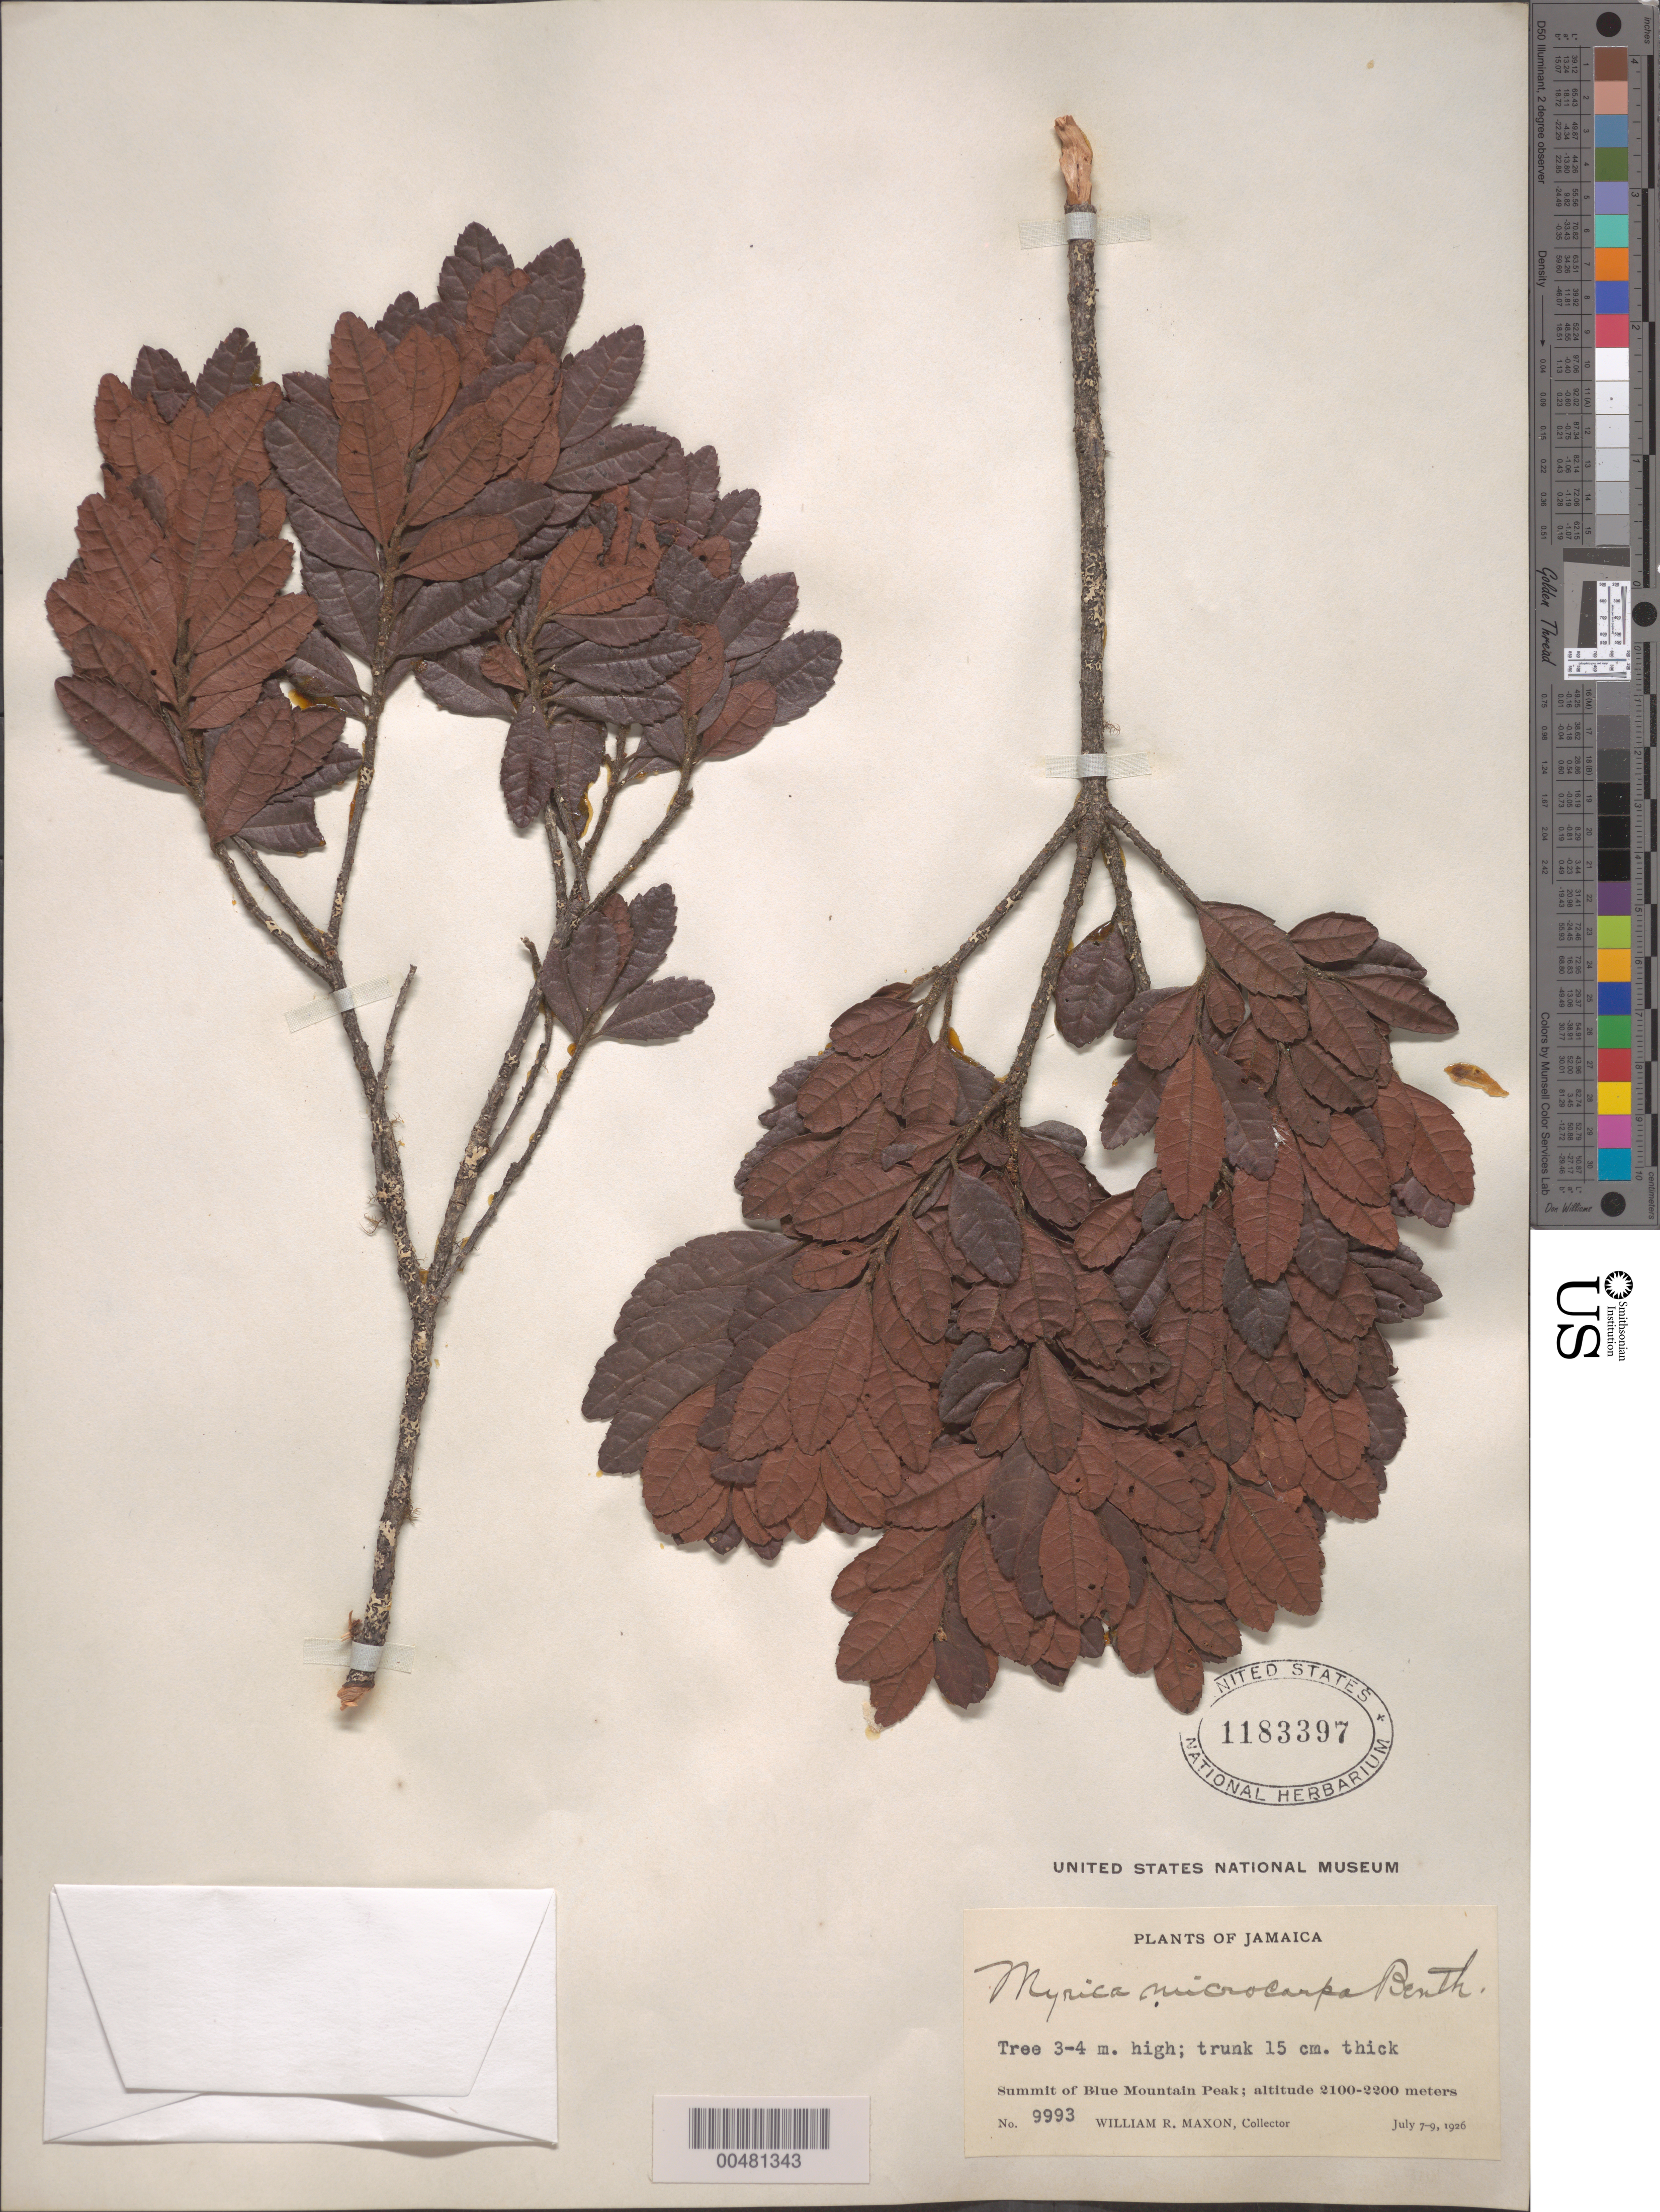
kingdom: Plantae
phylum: Tracheophyta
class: Magnoliopsida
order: Fagales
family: Myricaceae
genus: Myrica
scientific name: Myrica microcarpa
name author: Benth.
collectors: W. R. Maxon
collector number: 9993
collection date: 1926-07-07/1926-07-09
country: Jamaica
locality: Blue Mountain Peak, summit.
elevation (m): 2100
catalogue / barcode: US 1183397